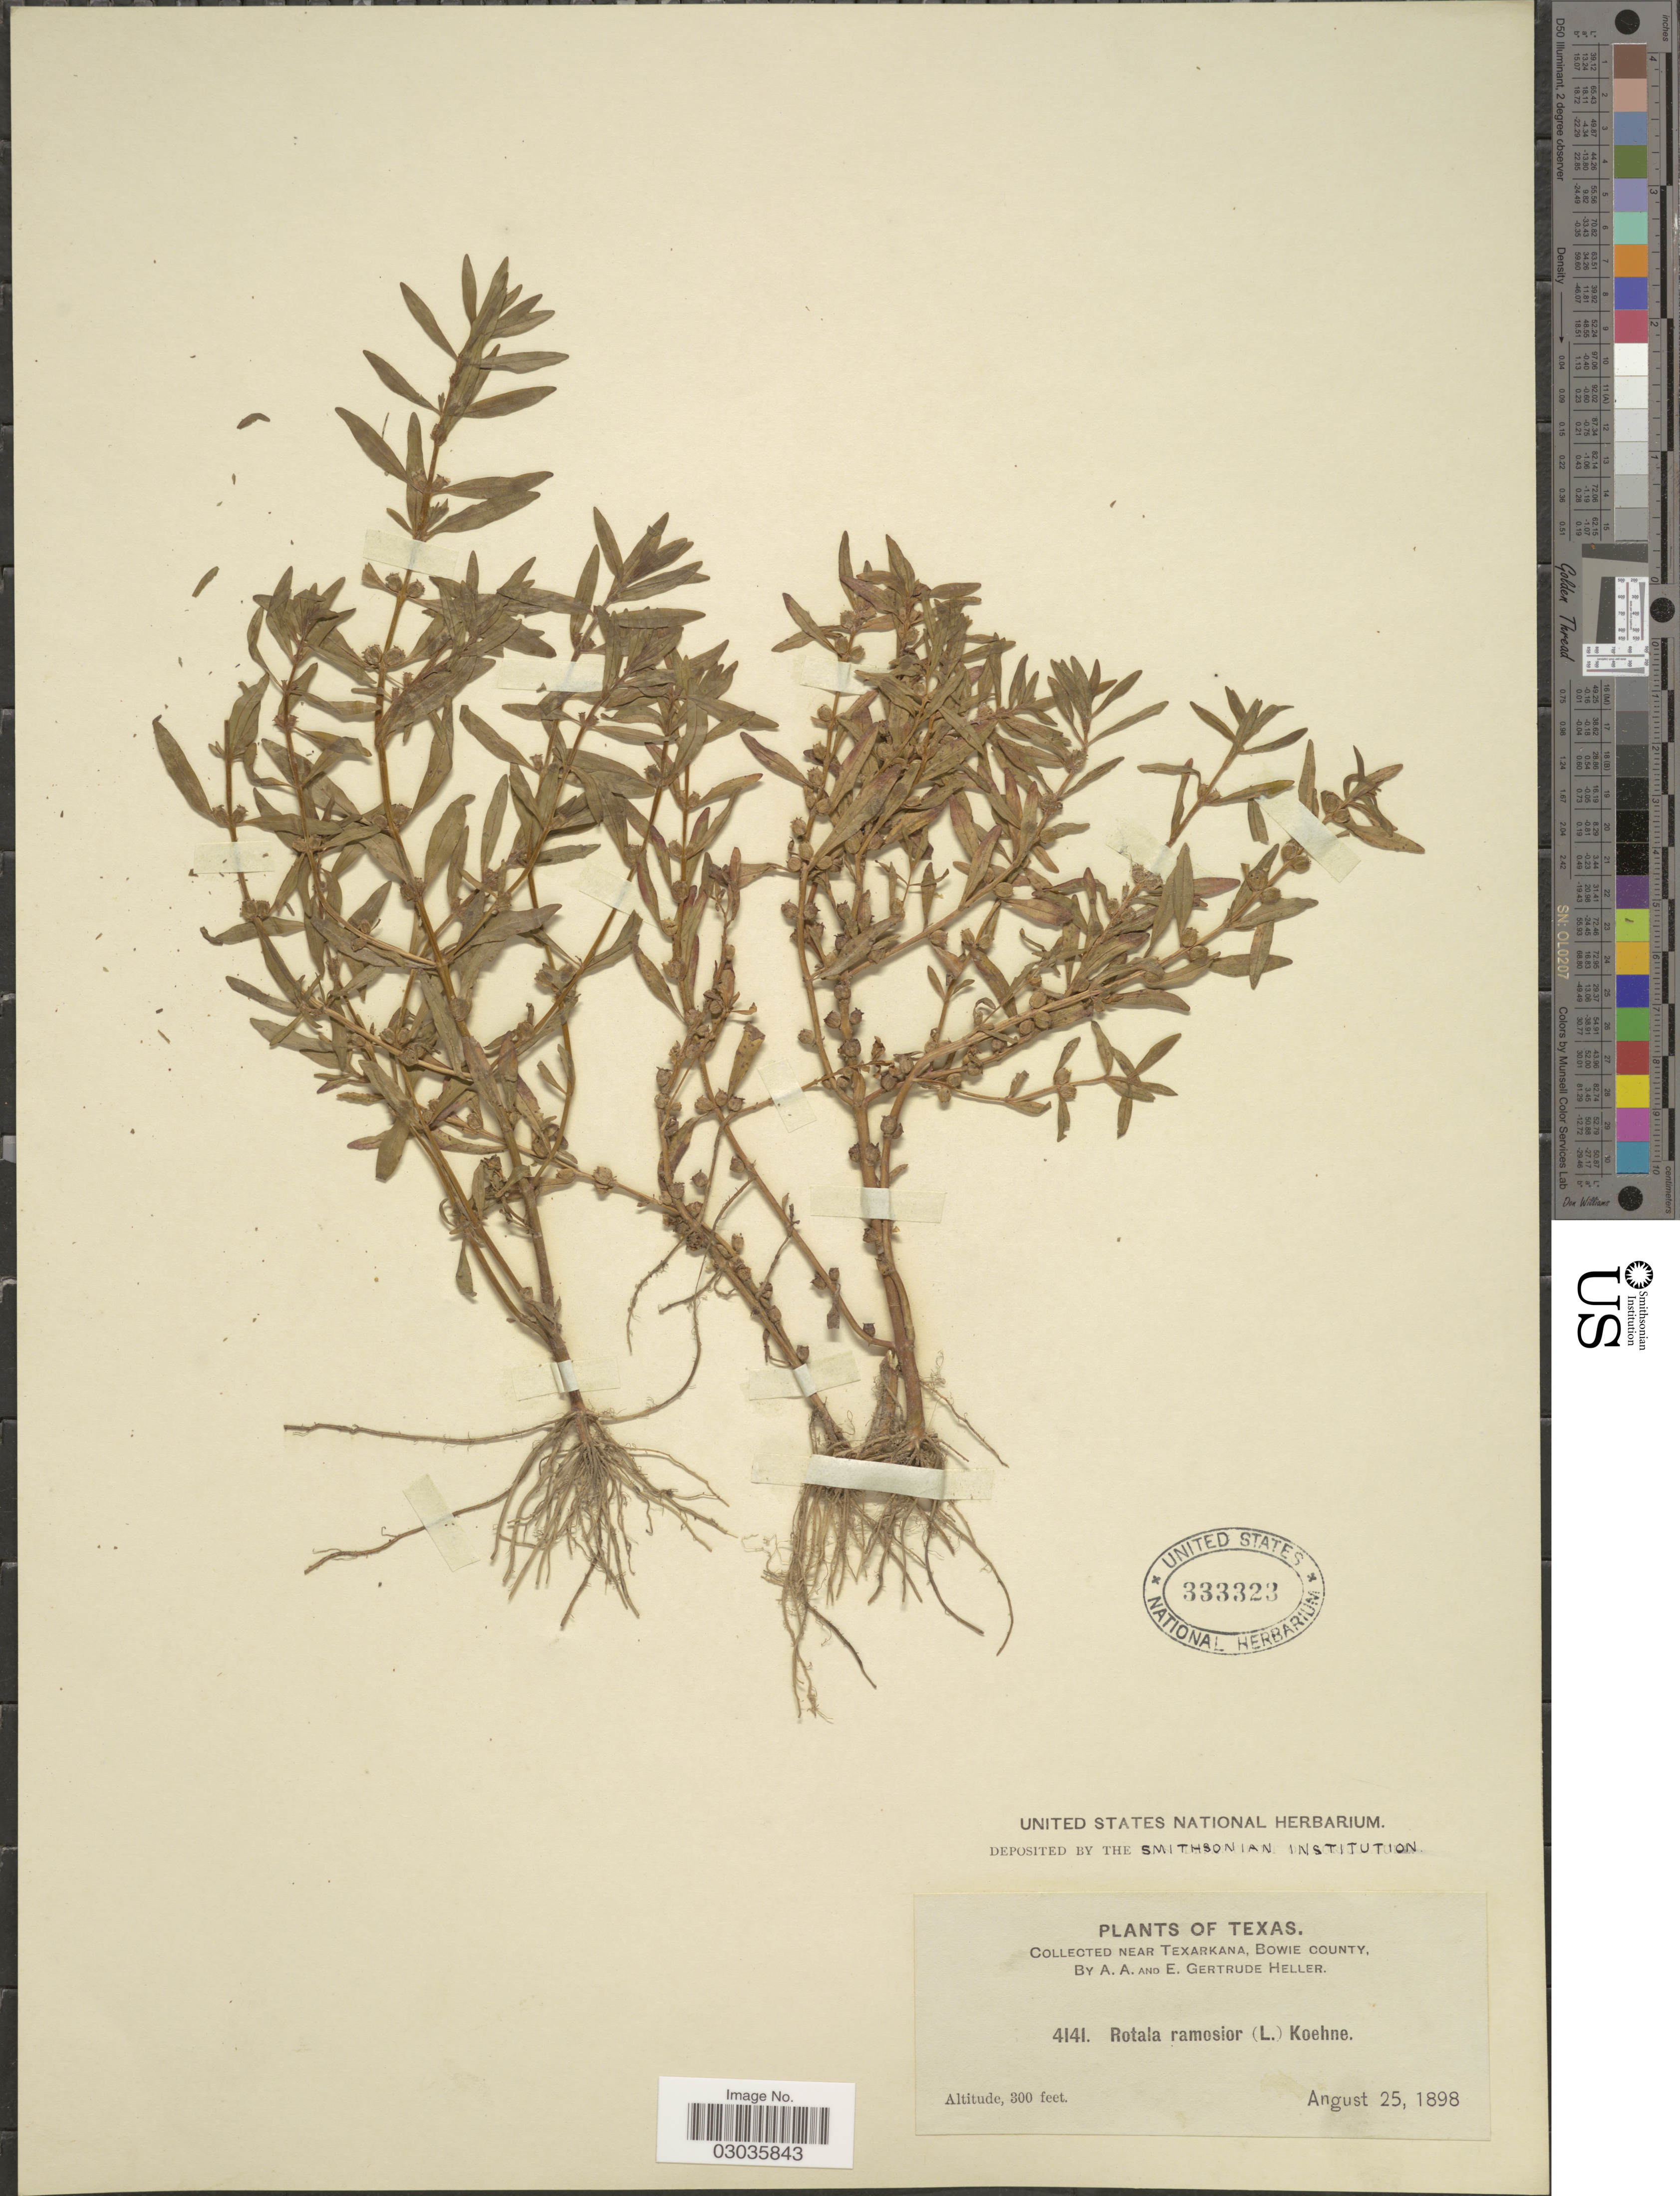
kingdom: Plantae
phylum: Tracheophyta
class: Magnoliopsida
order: Myrtales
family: Lythraceae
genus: Rotala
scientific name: Rotala ramosior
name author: (L.) Koehne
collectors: A. A. Heller & E. Gertrude Heller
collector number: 4141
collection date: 1898-08-25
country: United States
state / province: Texas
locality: Near Texarkana, Bowie County.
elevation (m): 91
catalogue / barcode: US 333323